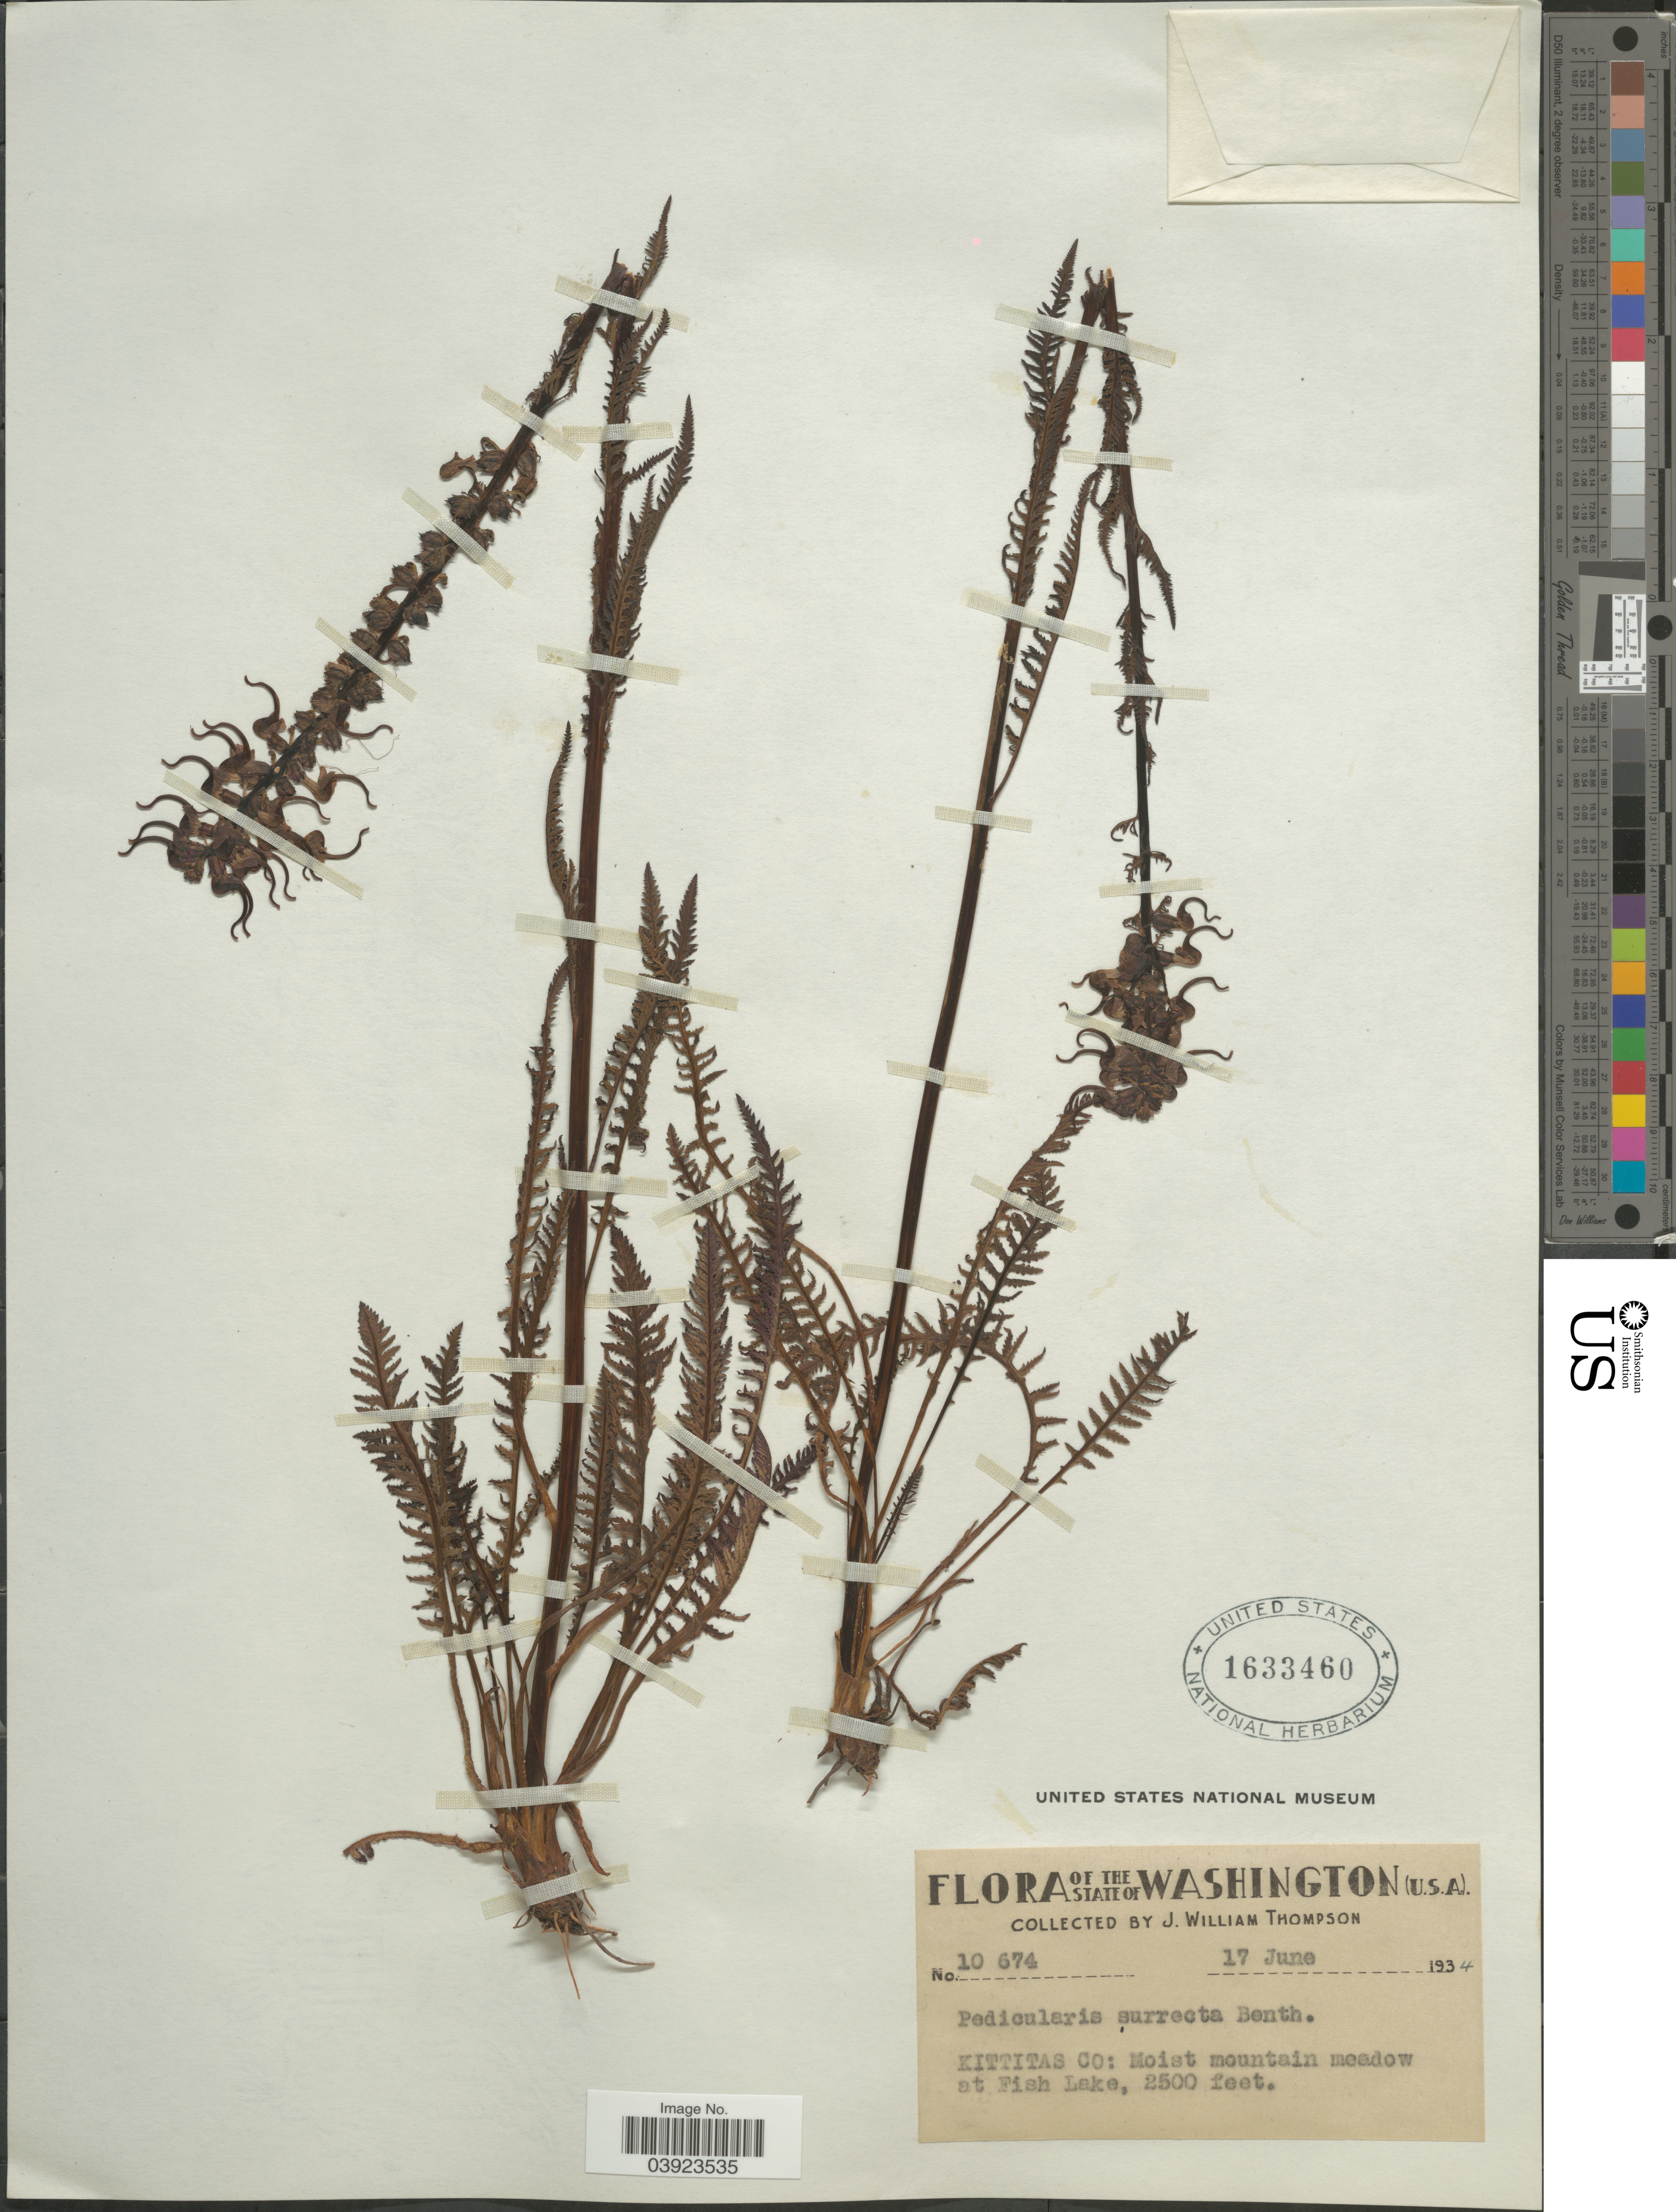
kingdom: Plantae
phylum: Tracheophyta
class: Magnoliopsida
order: Lamiales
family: Orobanchaceae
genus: Pedicularis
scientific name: Pedicularis surrecta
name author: Benth.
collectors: J. W. Thompson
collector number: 10674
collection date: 1934-06-17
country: United States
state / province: Washington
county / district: Kittitas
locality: Kittitas Co: Moist mountain meadow at Fish Lake.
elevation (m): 762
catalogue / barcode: US 1633460